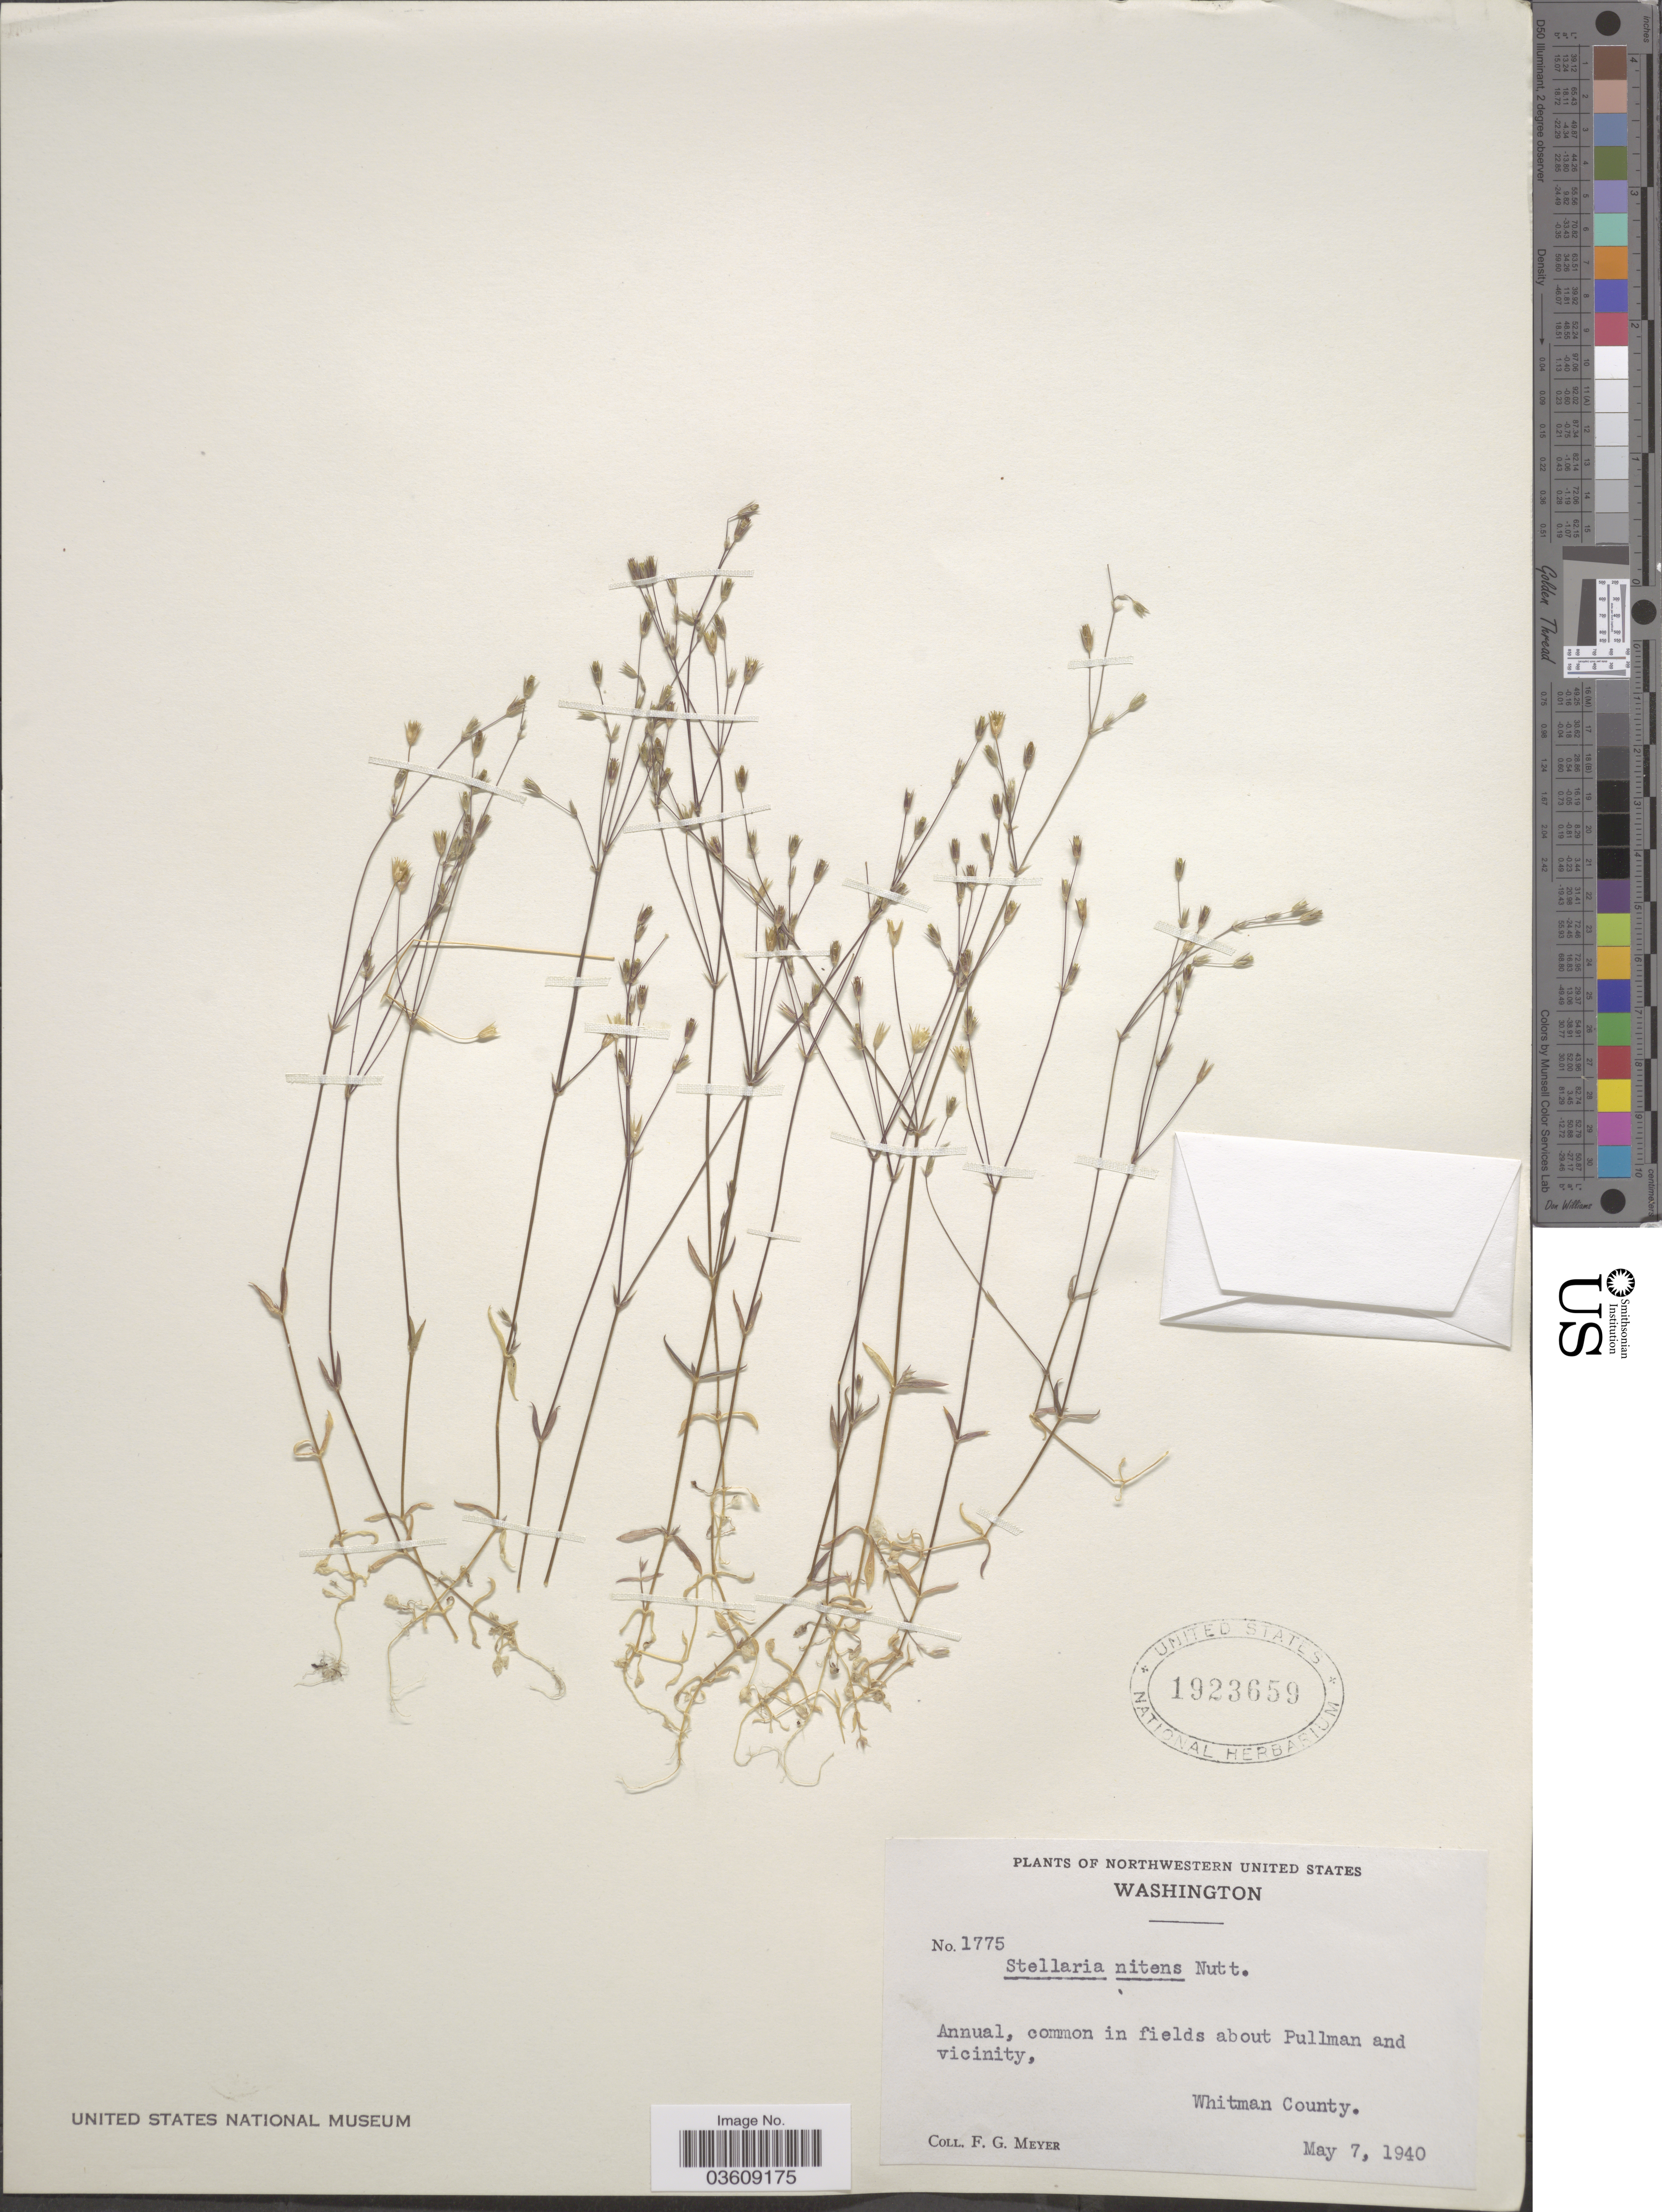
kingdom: Plantae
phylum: Tracheophyta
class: Magnoliopsida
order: Caryophyllales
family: Caryophyllaceae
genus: Stellaria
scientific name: Stellaria nitens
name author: Nutt.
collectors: F. G. Meyer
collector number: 1775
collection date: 1940-05-07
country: United States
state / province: Washington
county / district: Whitman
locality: About Pullman and vicinity, Whitman County.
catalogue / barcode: US 1923659